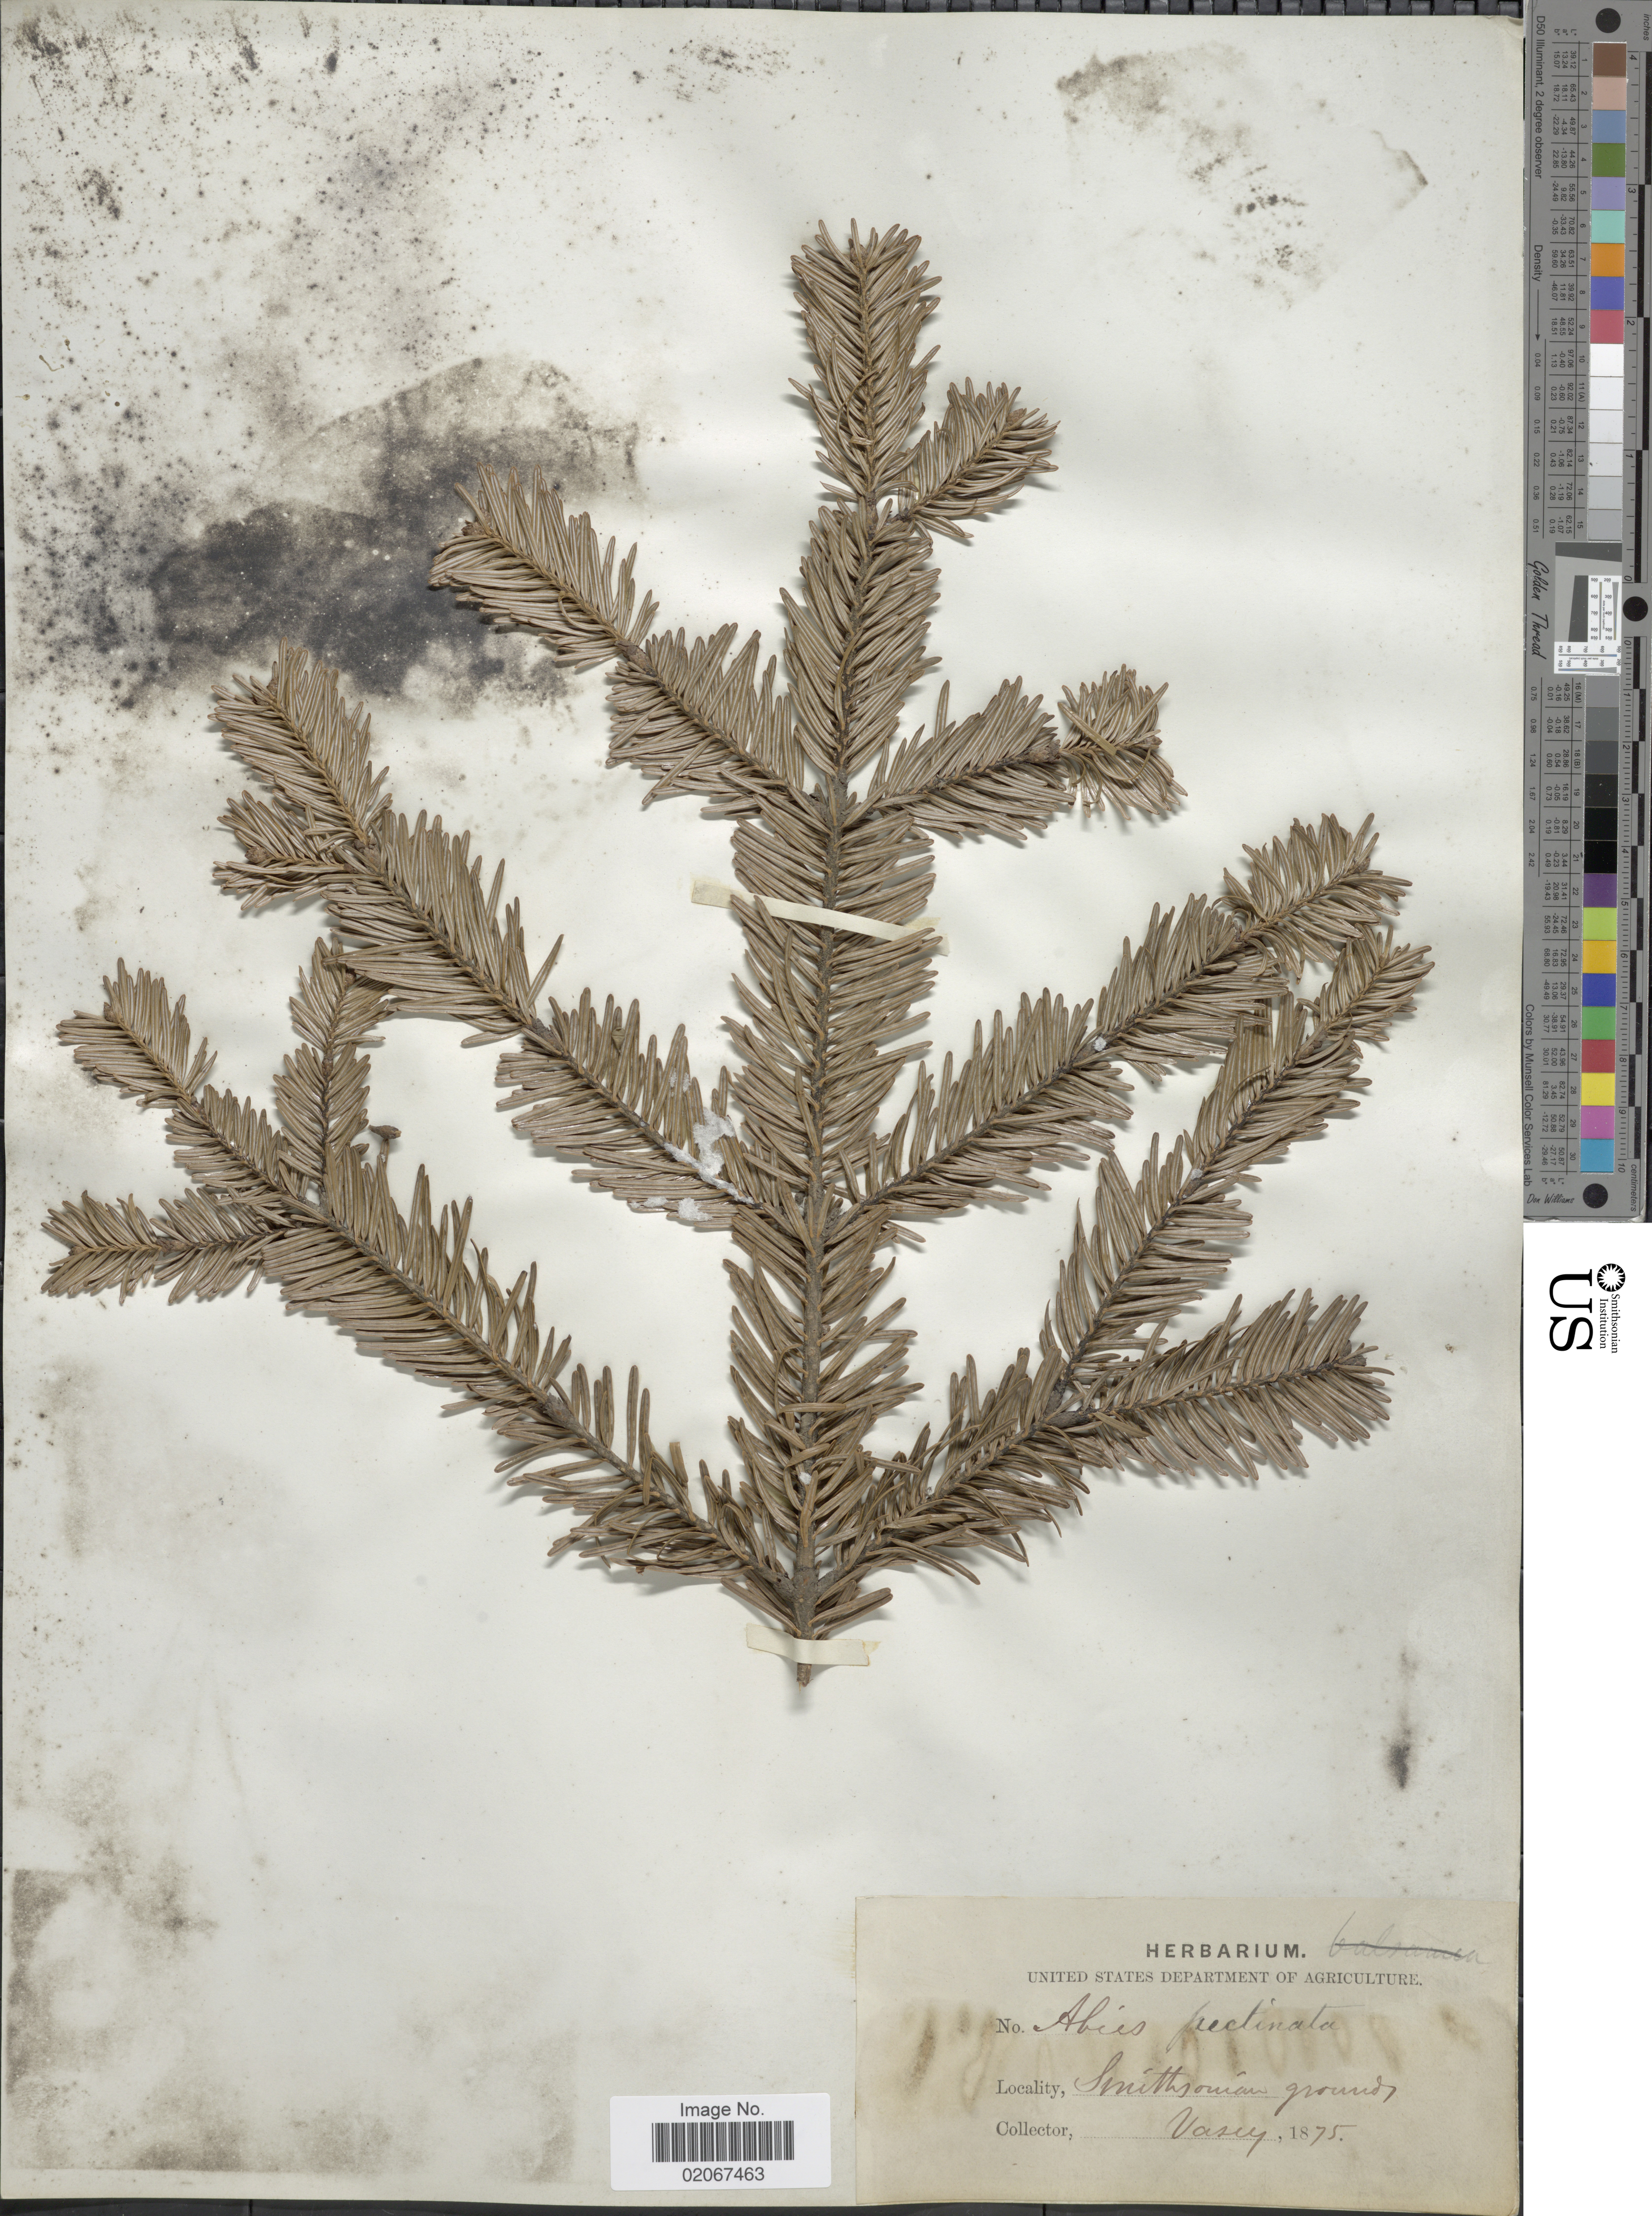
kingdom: Plantae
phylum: Tracheophyta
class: Pinopsida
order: Pinales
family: Pinaceae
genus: Abies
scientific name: Abies pectinata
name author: (Lam.) DC.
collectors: Vasey, --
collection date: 1875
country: United States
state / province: District of Columbia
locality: Smithsonian grounds.